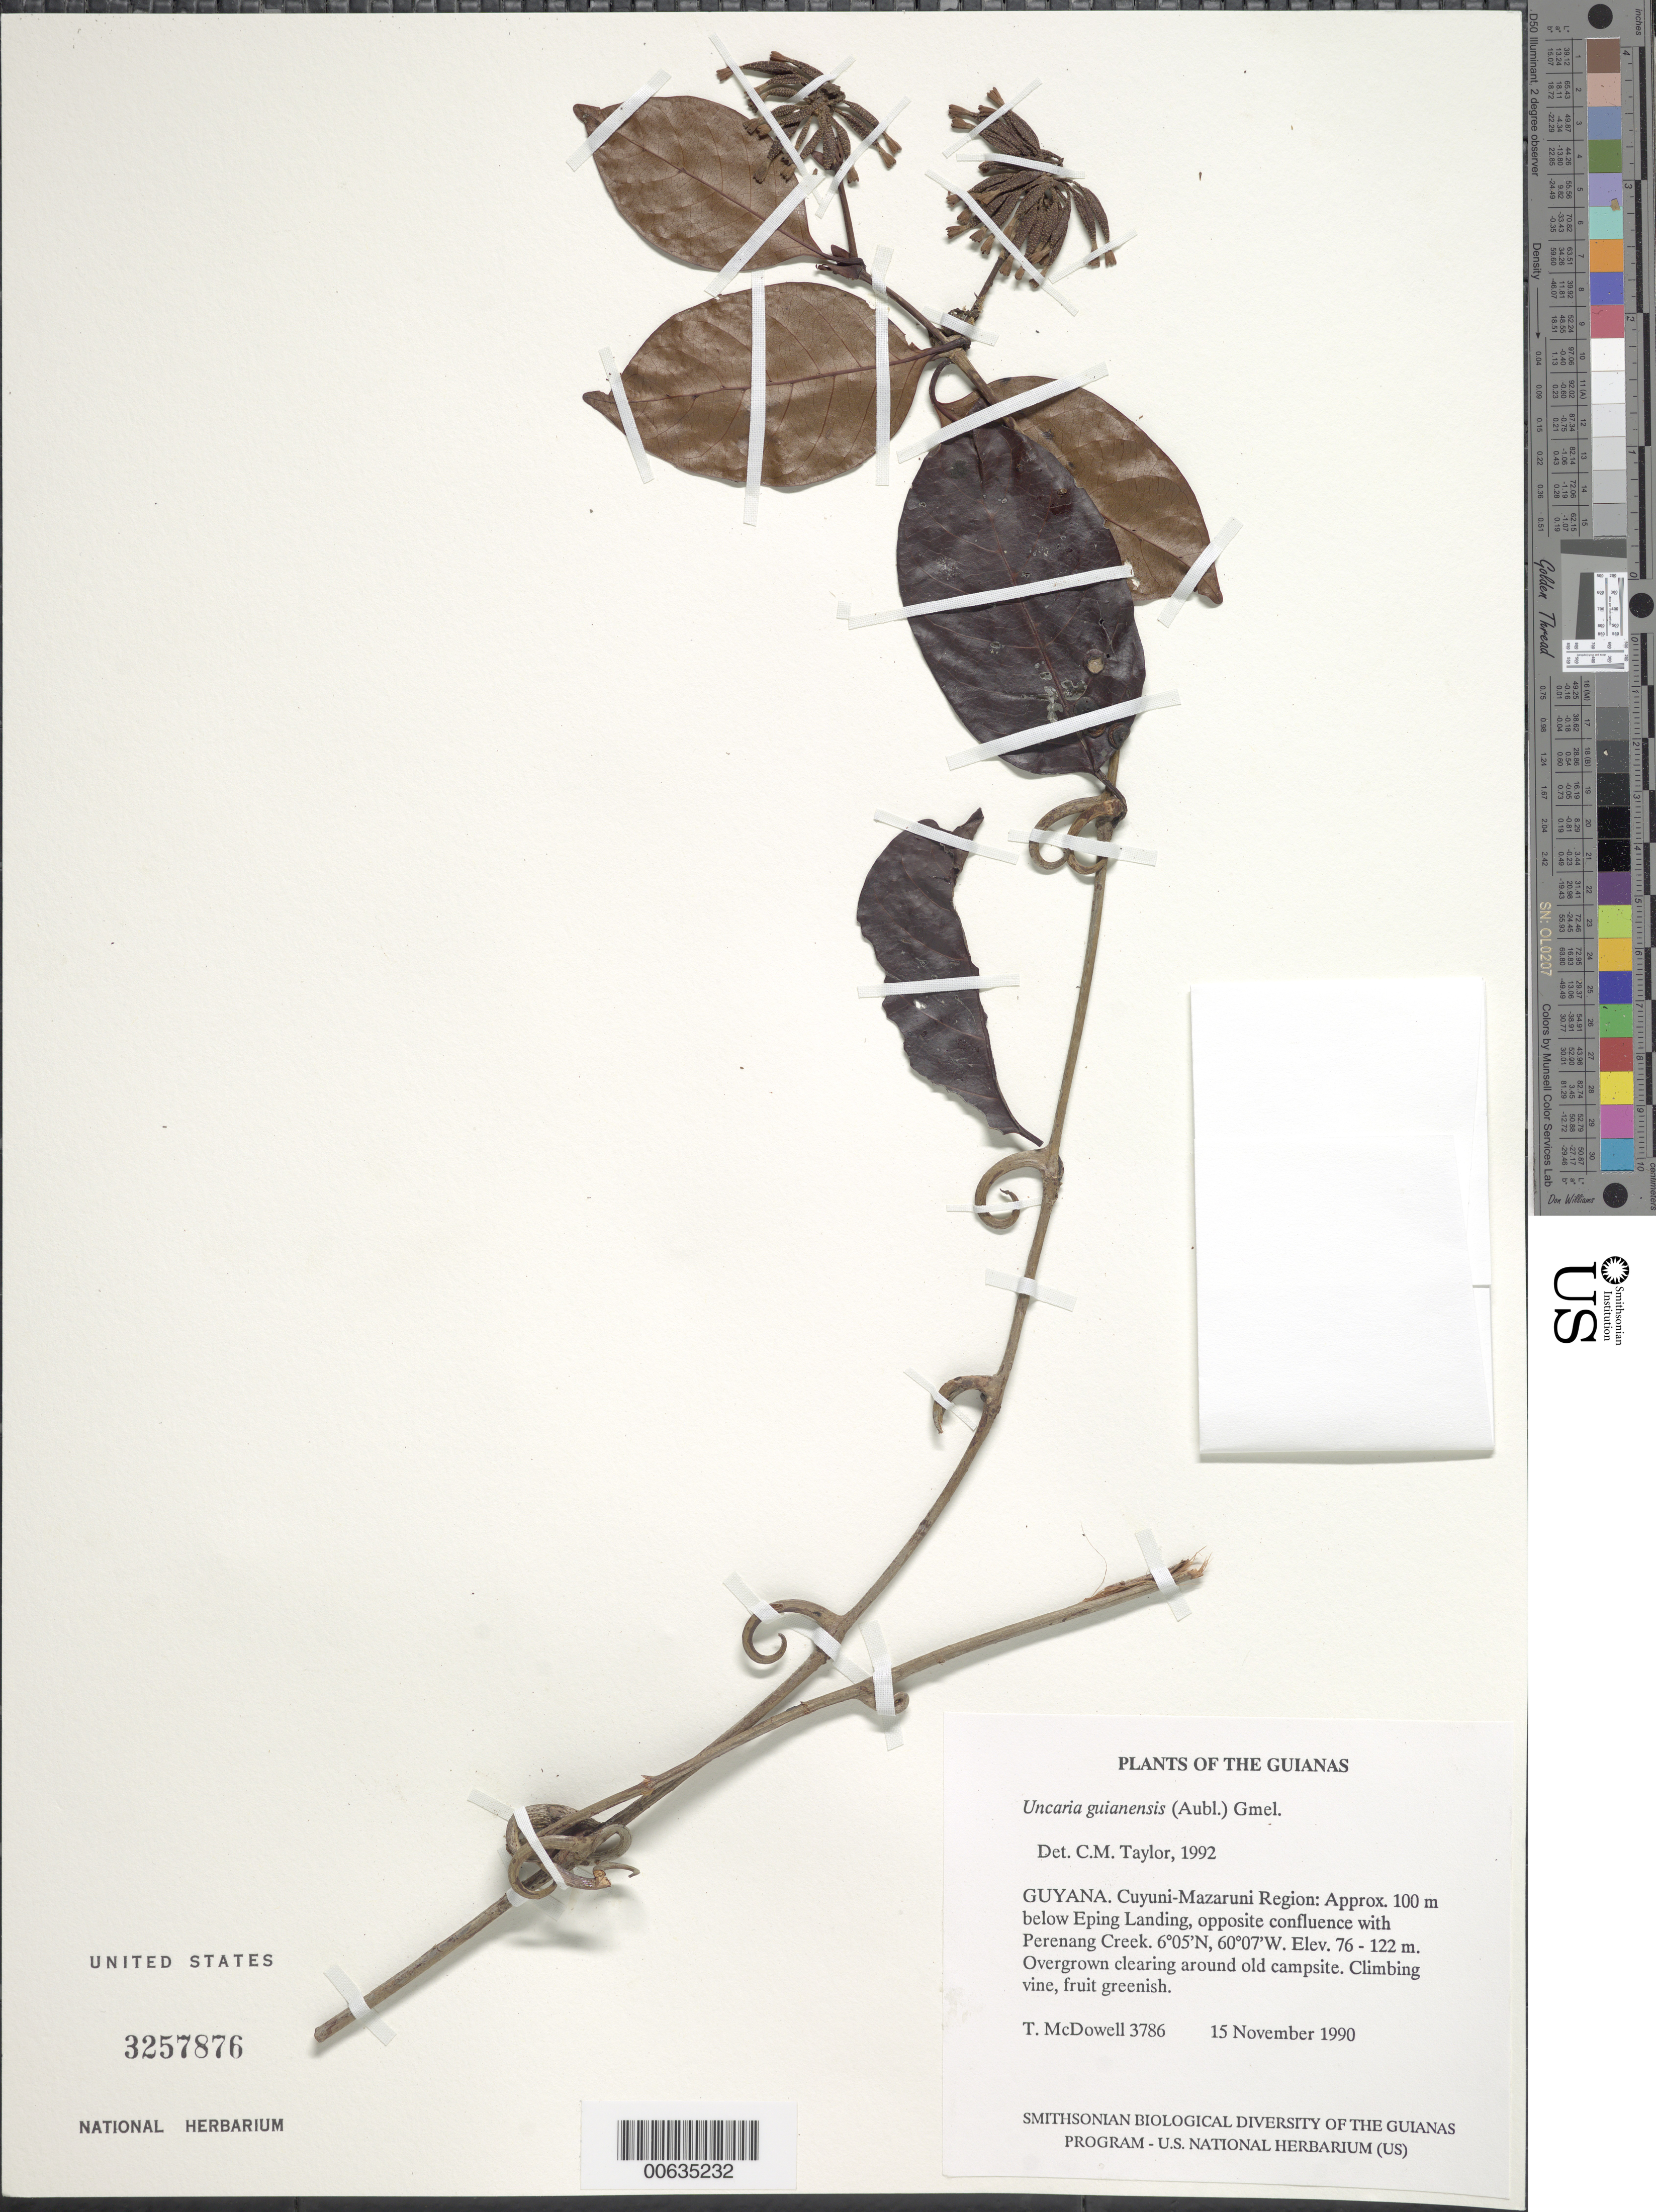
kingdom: Plantae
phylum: Tracheophyta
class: Magnoliopsida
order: Gentianales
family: Rubiaceae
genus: Uncaria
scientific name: Uncaria guianensis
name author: (Aubl.) J.F. Gmel.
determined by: Taylor, Charlotte M.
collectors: T. McDowell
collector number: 3786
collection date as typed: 15 November 1990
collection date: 1990-11-15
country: Guyana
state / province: Cuyuni-Mazaruni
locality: Approx. 100 m below Eping Landing, opposite confluence with Perenang Creek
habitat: Overgrown clearing around old campsite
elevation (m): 76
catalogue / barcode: US 3257876